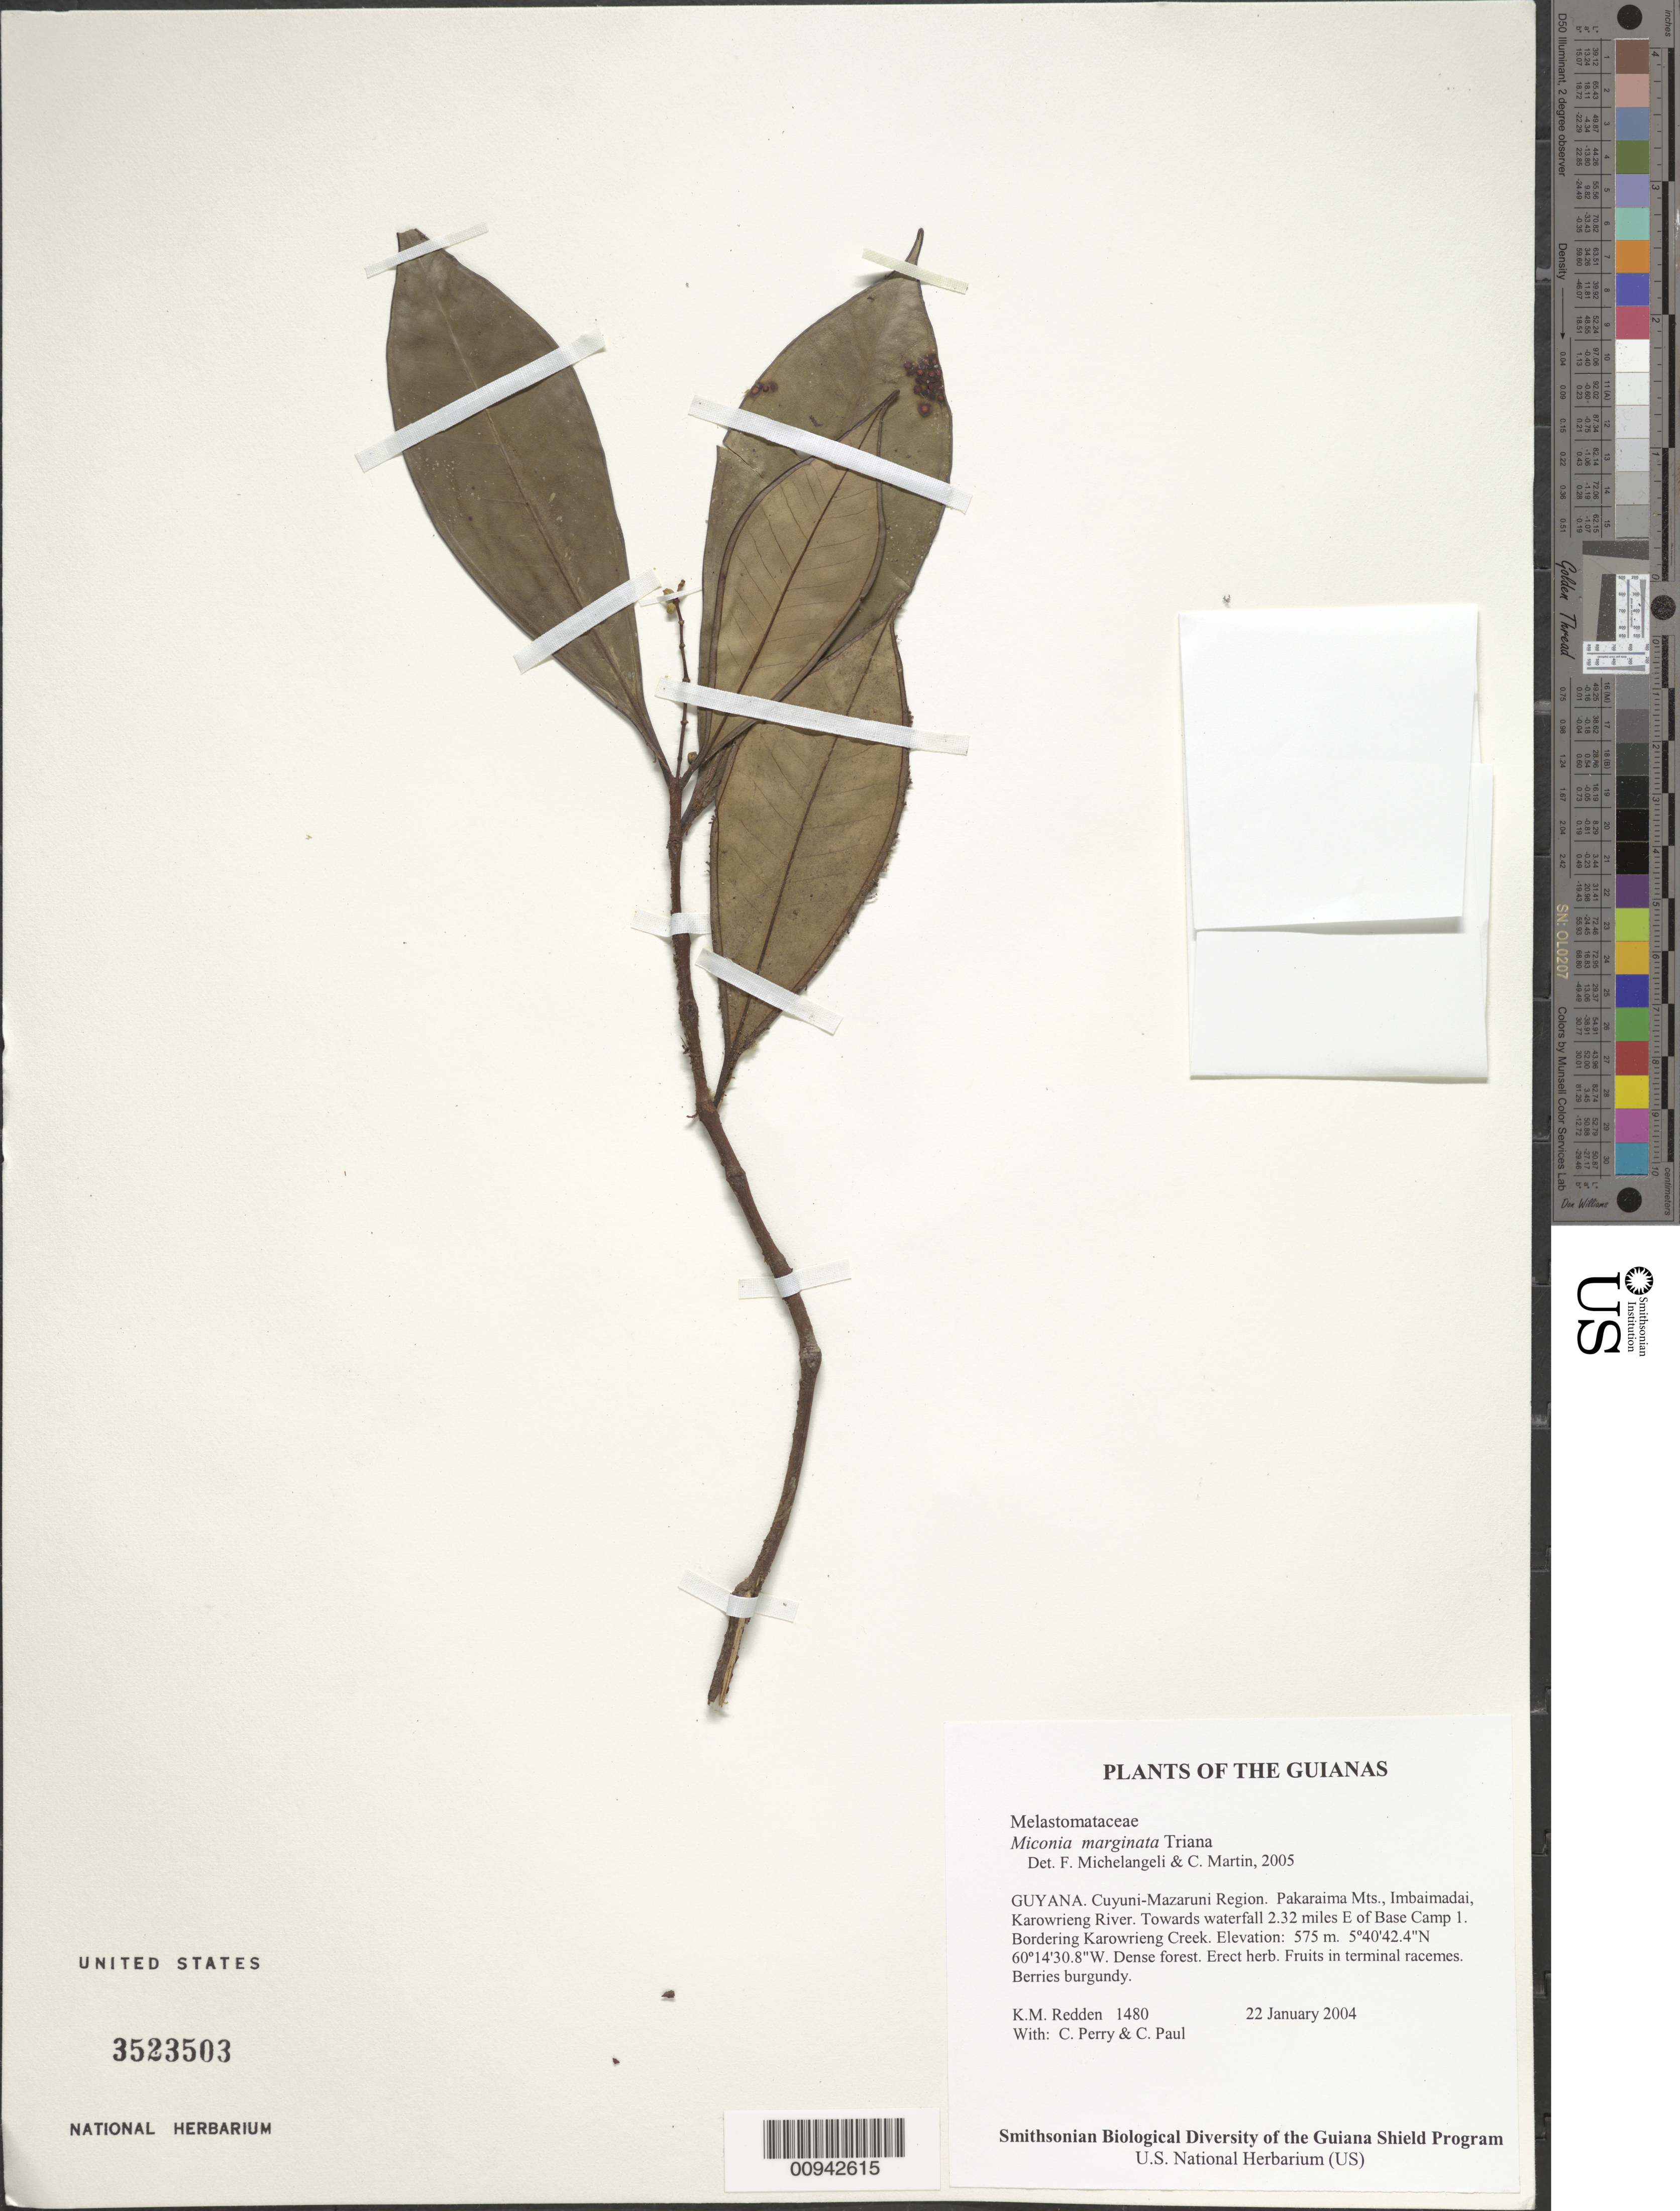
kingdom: Plantae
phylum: Tracheophyta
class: Magnoliopsida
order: Myrtales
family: Melastomataceae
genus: Miconia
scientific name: Miconia marginata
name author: Triana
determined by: Michelangeli, F. A.; Martin, C.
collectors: K. M. Redden, C. Perry & C. Paul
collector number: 1480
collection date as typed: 22 January 2004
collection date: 2004-01-22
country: Guyana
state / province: Cuyuni-Mazaruni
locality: Pakaraima Mts., Imbaimadai, Karowrieng River. Towards waterfall 2.32 miles E of Base Camp 1. Bordering Karowrieng Creek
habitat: Dense forest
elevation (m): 575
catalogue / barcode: US 3523503